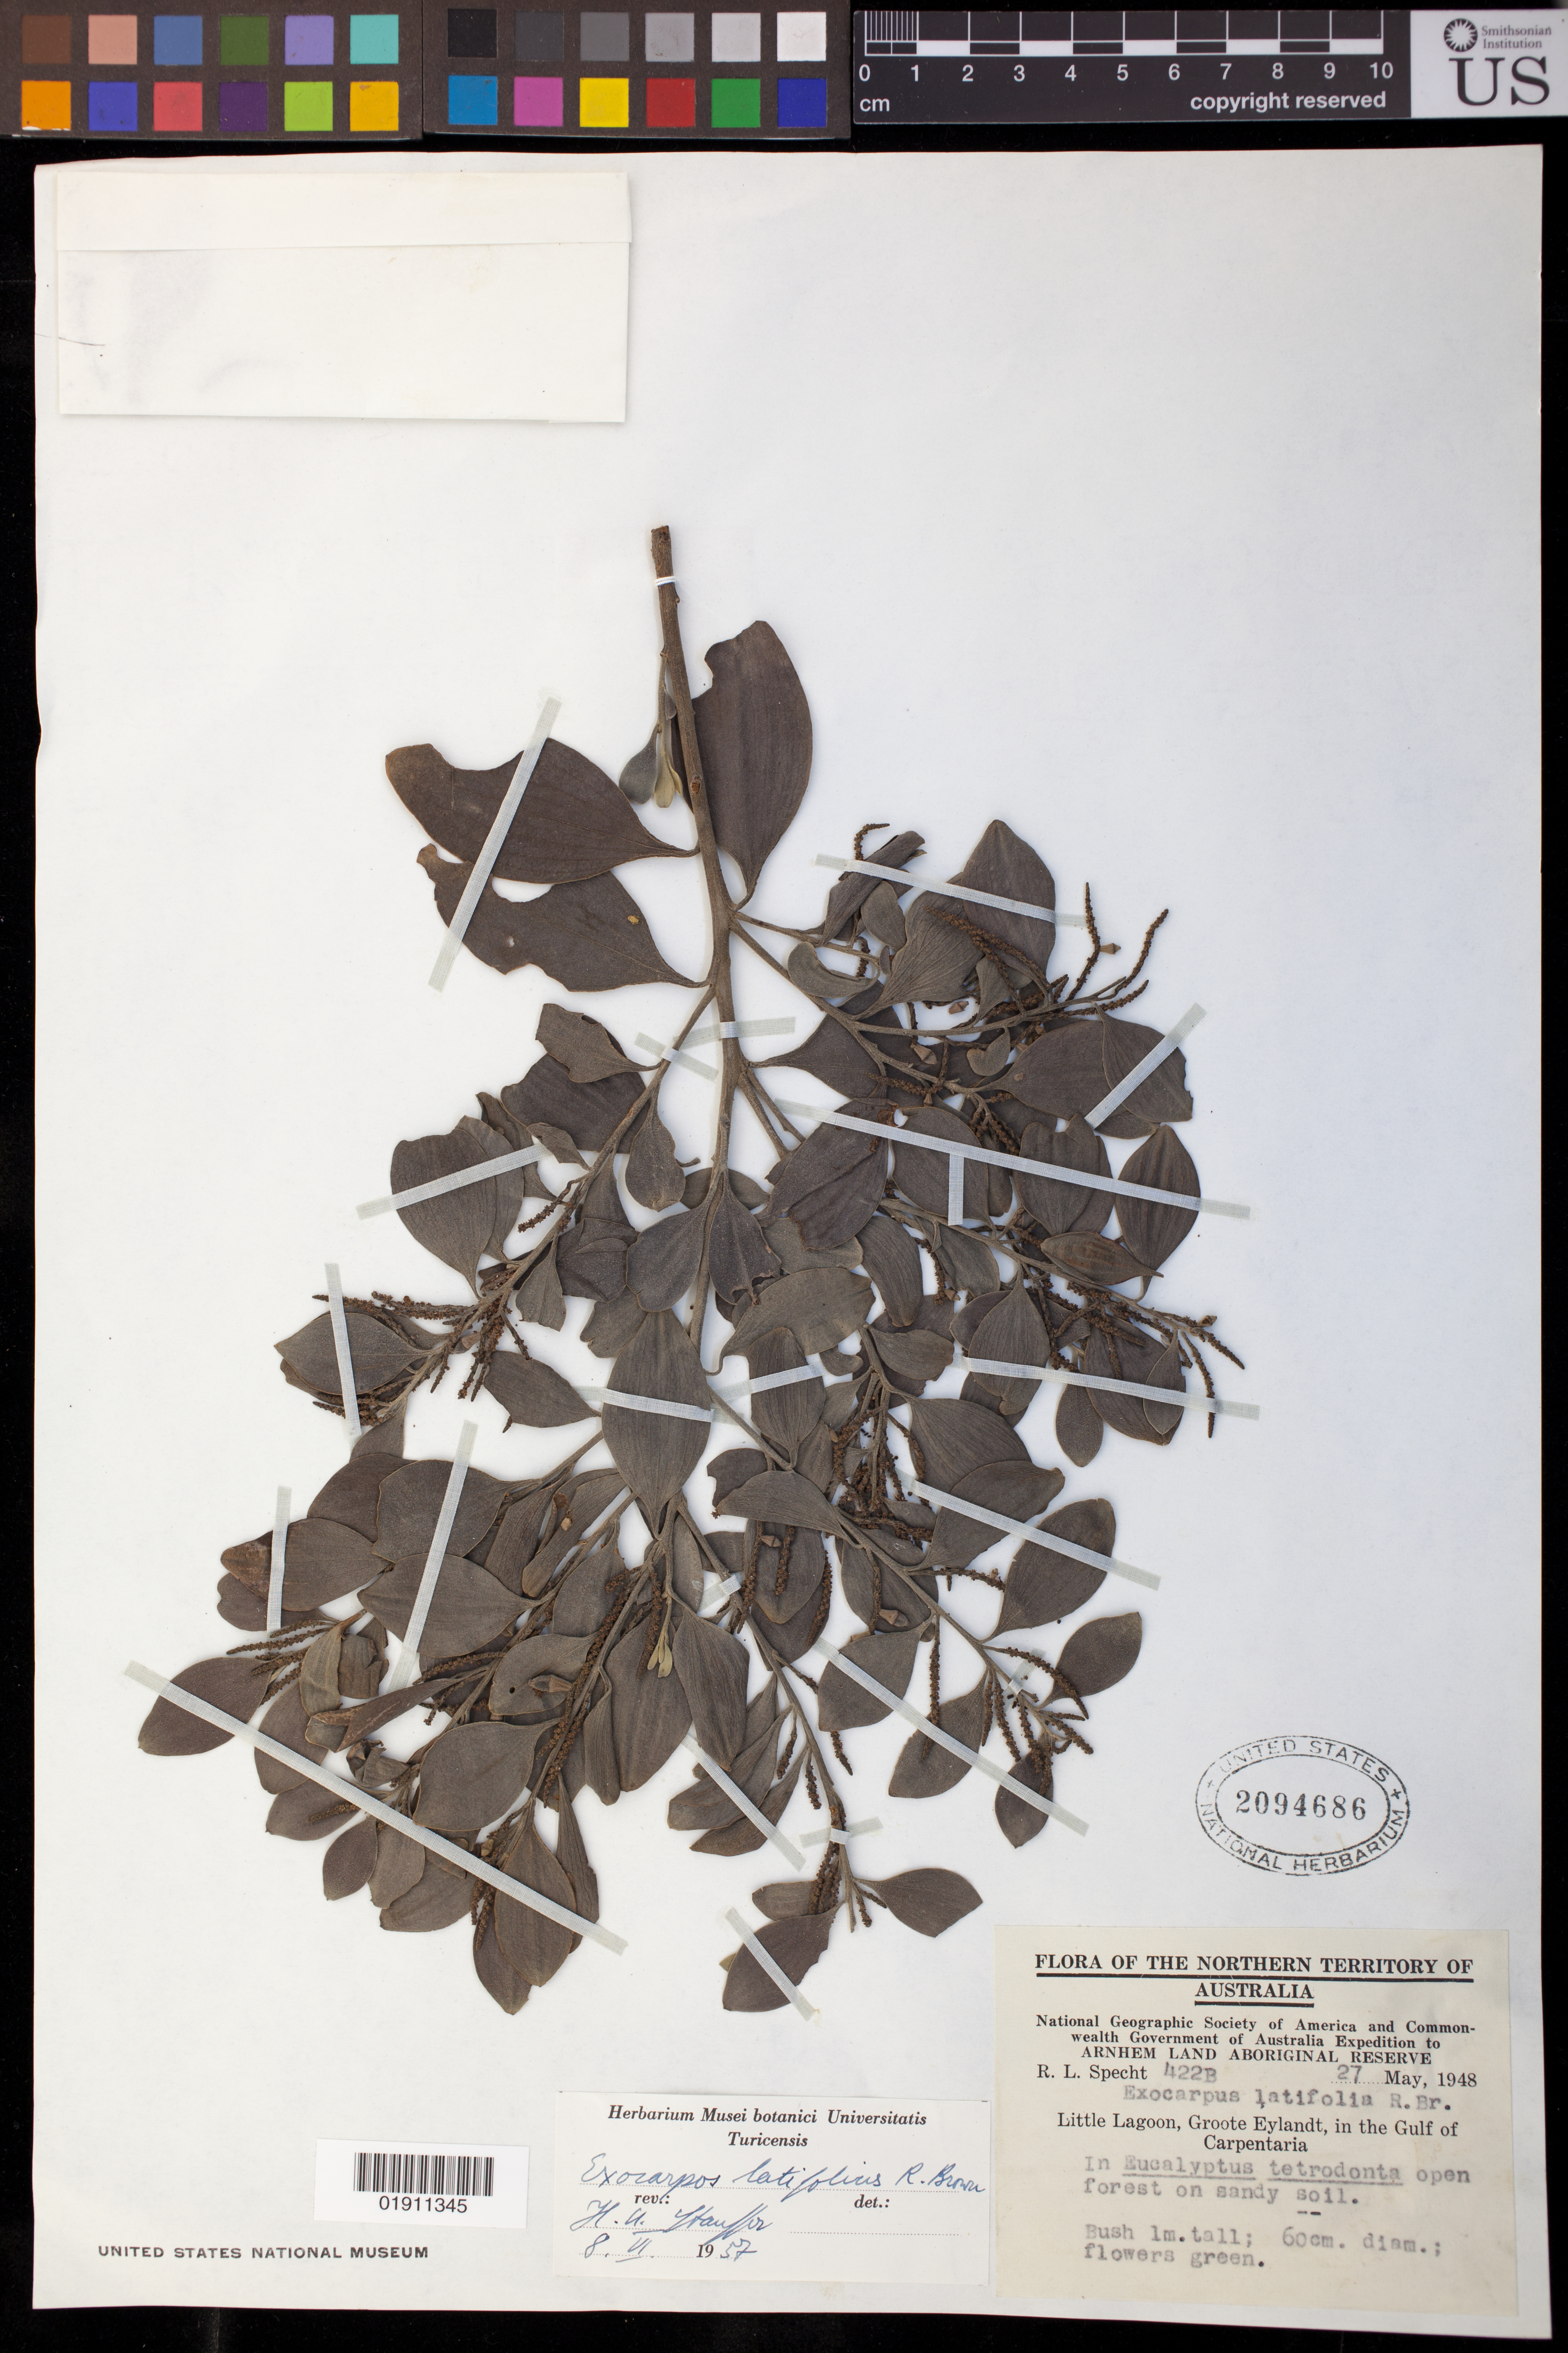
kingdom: Plantae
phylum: Tracheophyta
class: Magnoliopsida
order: Santalales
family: Santalaceae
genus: Exocarpos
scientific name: Exocarpos latifolius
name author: R. Br.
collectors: R. L. Specht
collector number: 422B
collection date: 1948-05-27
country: Australia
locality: ARNHEM LAND ABORIGINAL RESERVE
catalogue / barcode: US 2094686